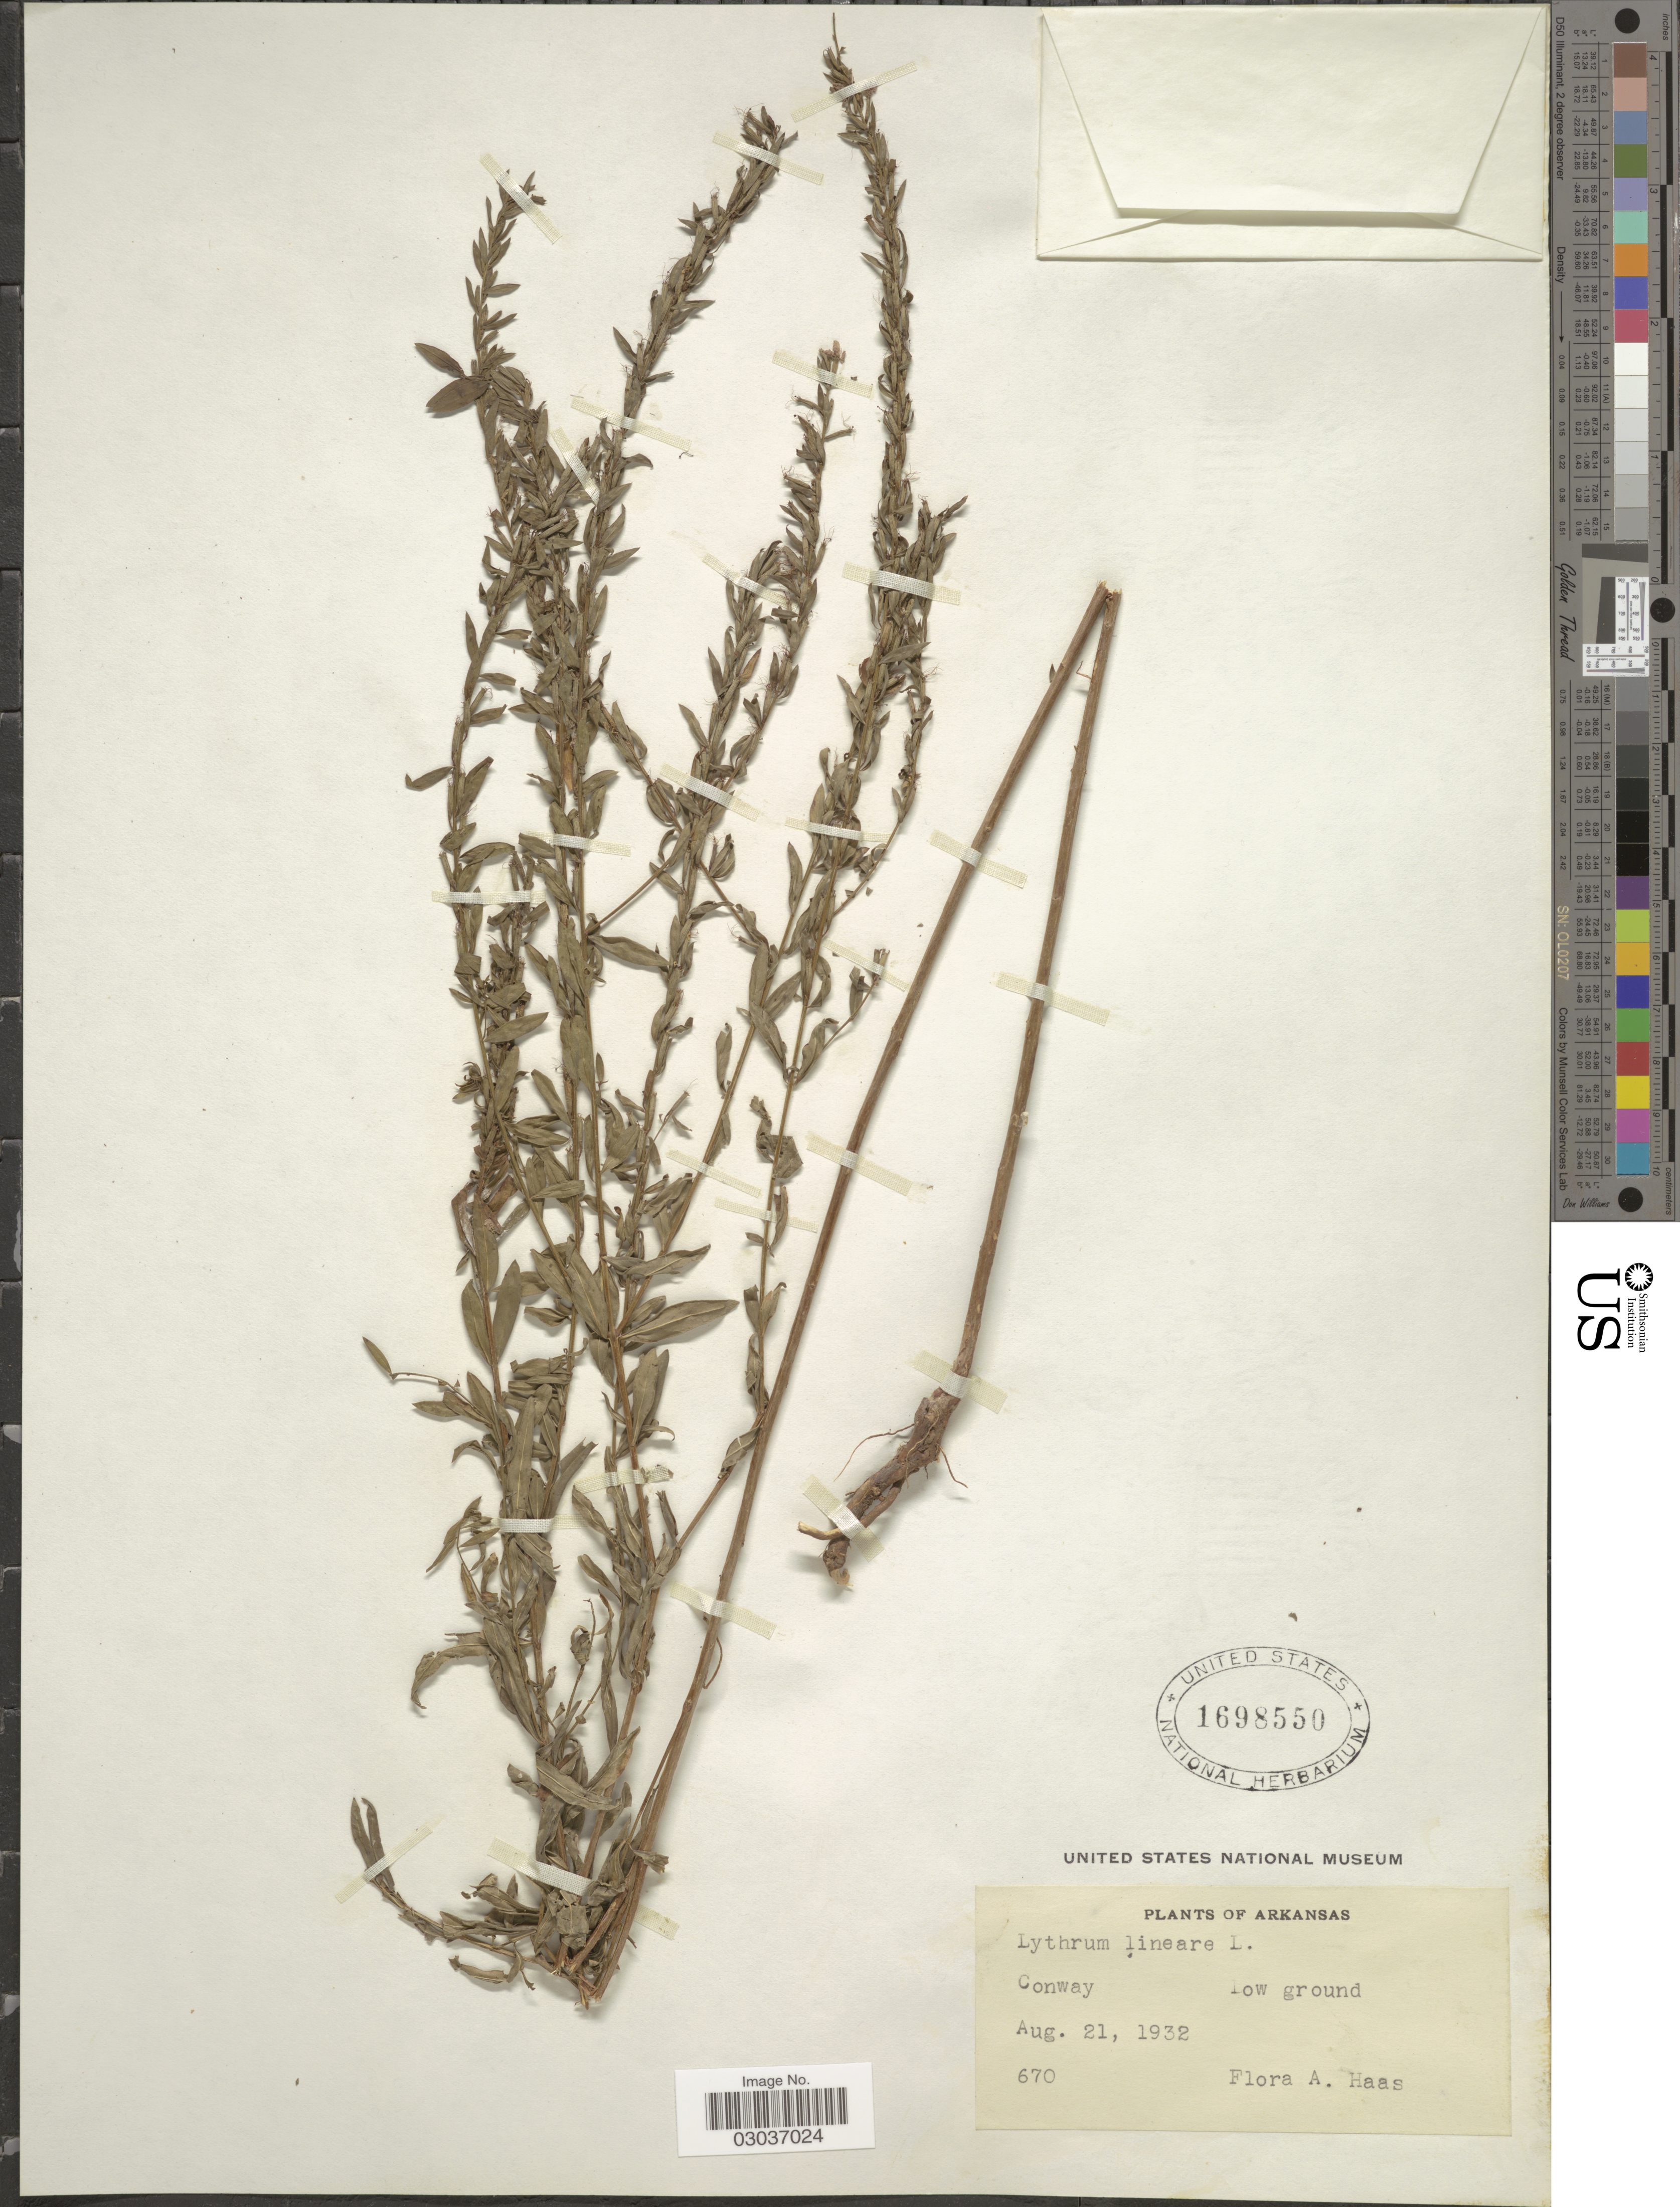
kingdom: Plantae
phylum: Tracheophyta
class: Magnoliopsida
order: Myrtales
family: Lythraceae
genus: Lythrum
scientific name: Lythrum lineare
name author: L.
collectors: F. A. Haas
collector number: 670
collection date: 1932-08-21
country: United States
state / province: Arkansas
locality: Conway.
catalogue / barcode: US 1698550